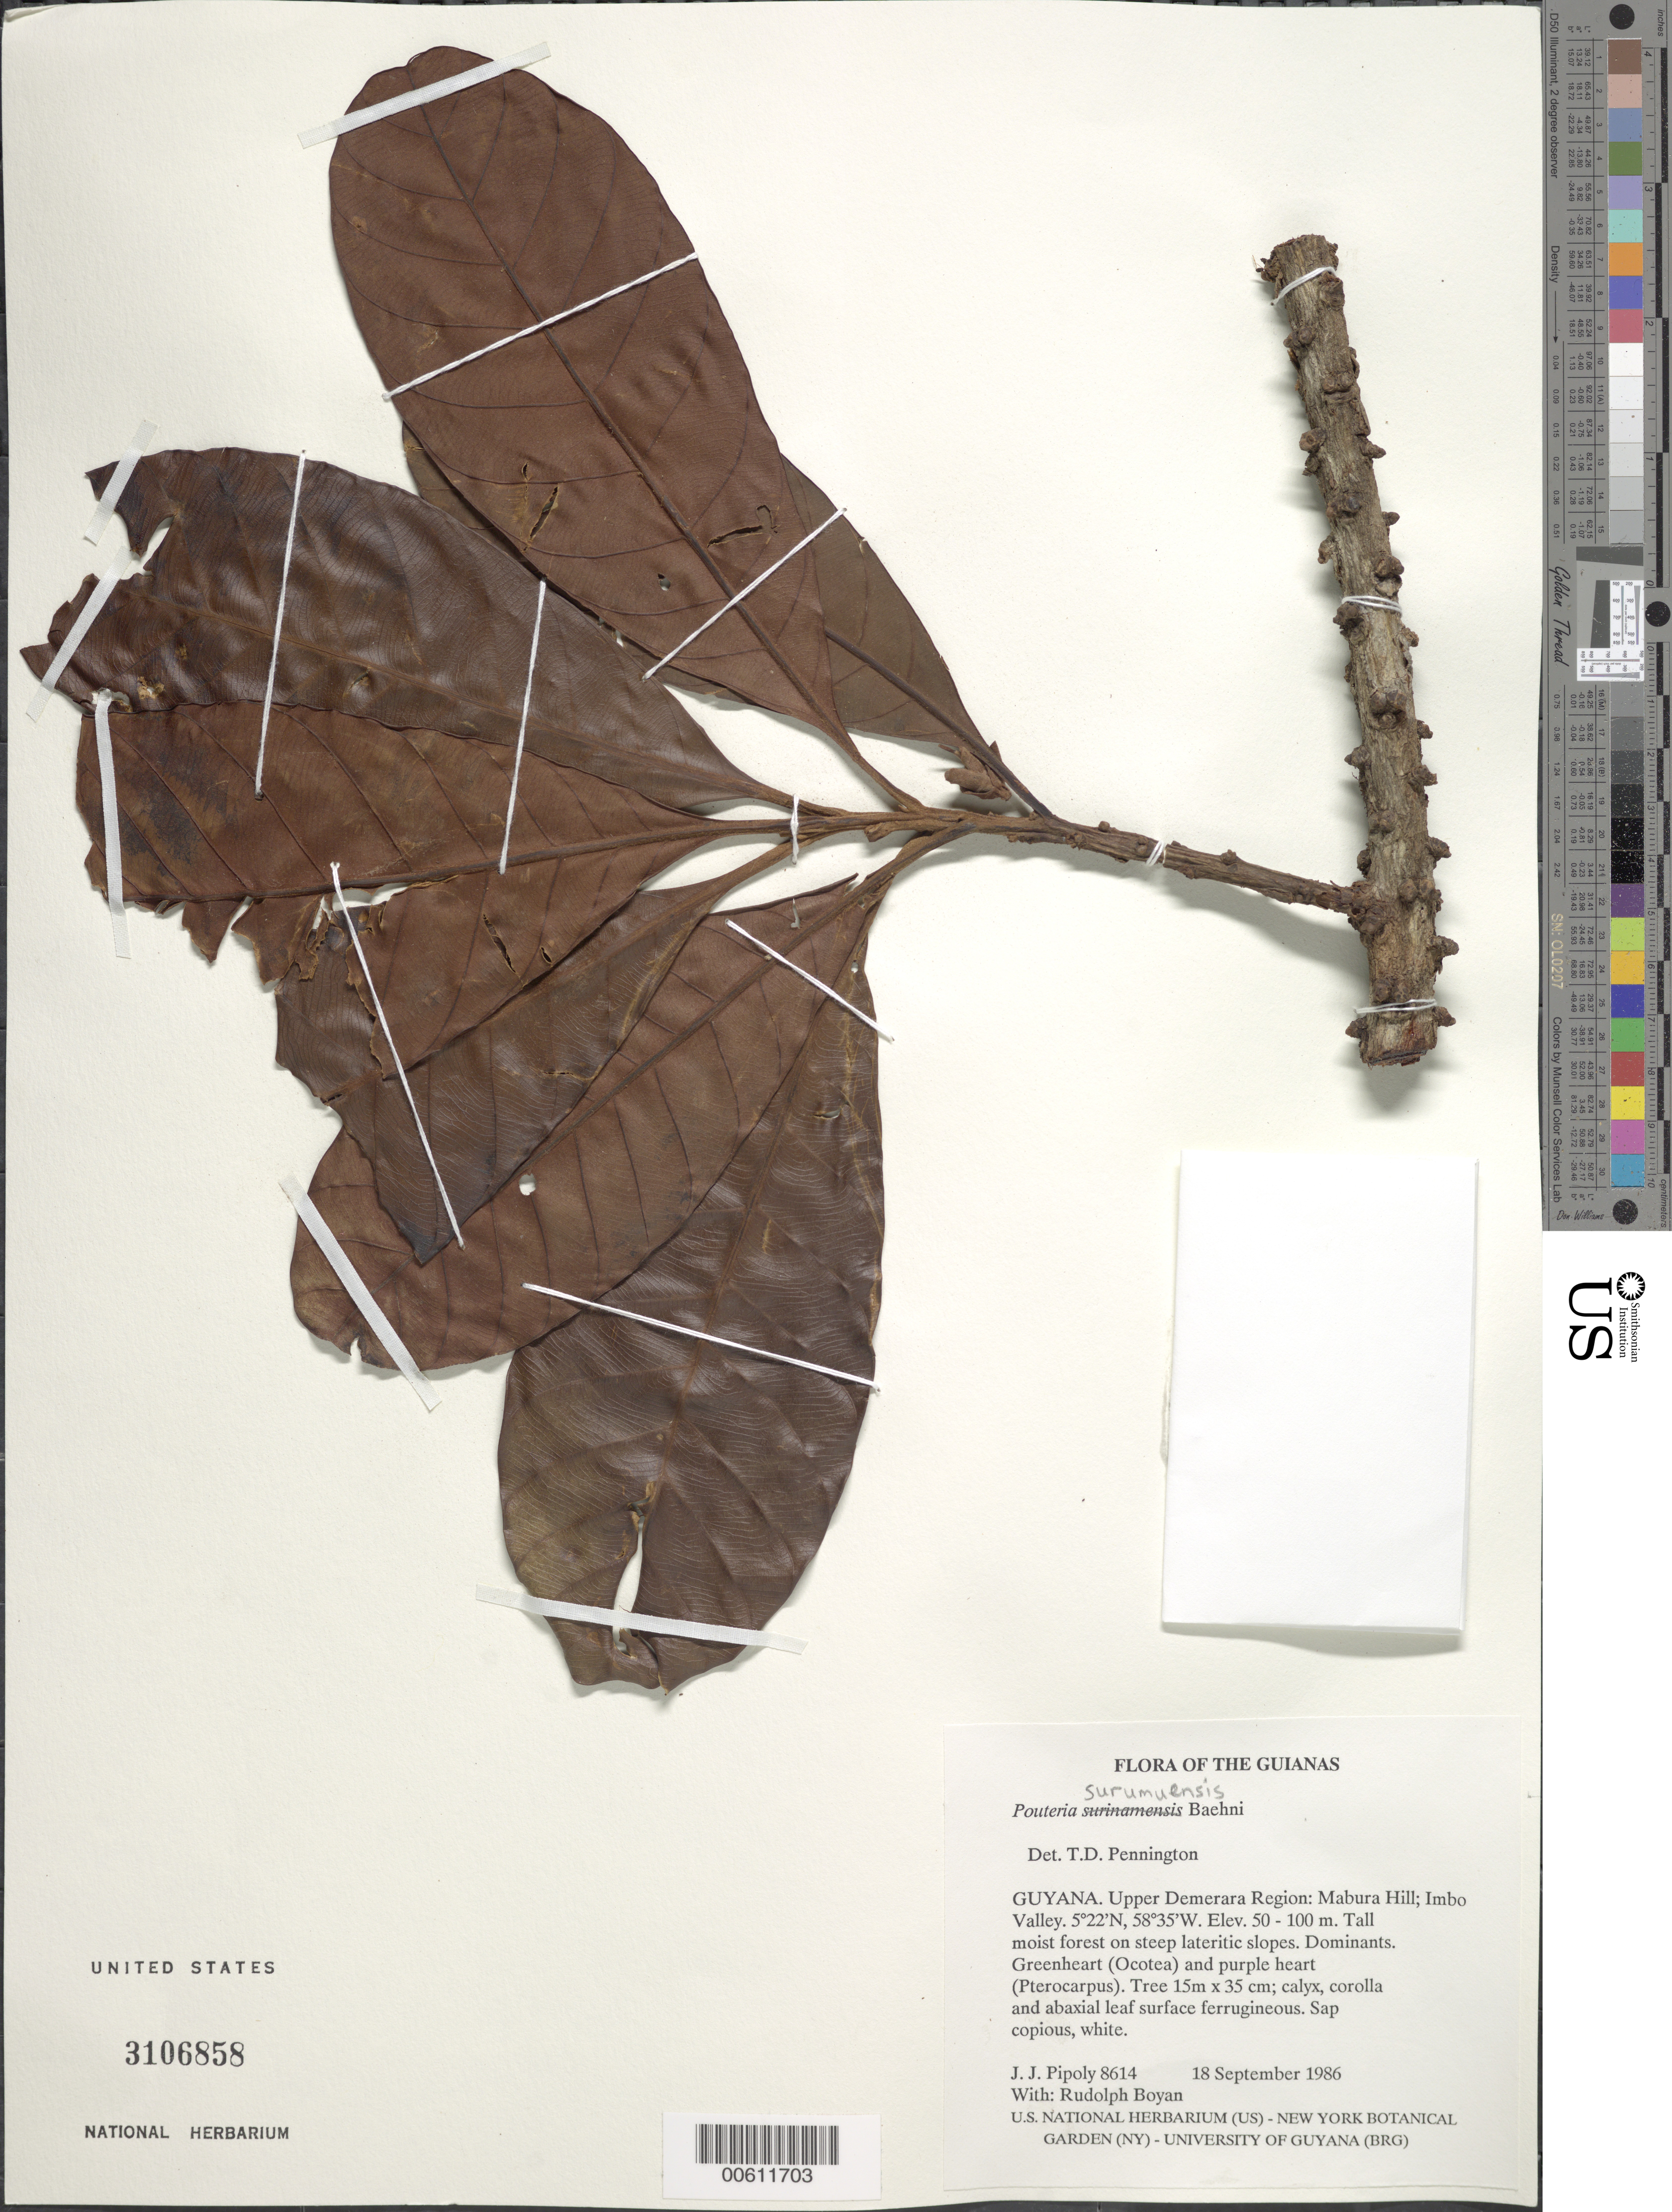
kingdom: Plantae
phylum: Tracheophyta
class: Magnoliopsida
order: Ericales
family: Sapotaceae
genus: Pouteria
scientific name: Pouteria surumuensis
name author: Baehni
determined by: Pennington, T. D., (K)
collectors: J. J. Pipoly & R. Boyan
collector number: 8614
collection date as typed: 18 September 1986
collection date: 1986-09-18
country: Guyana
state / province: U. Demerara-Berbice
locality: Mabura Hill; Imbo Valley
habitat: Tall moist forest on steep lateritic slopes. Dominants. Greenheart (Ocotea) and purple heart (Pterocarpus)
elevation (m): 50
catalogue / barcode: US 3106858